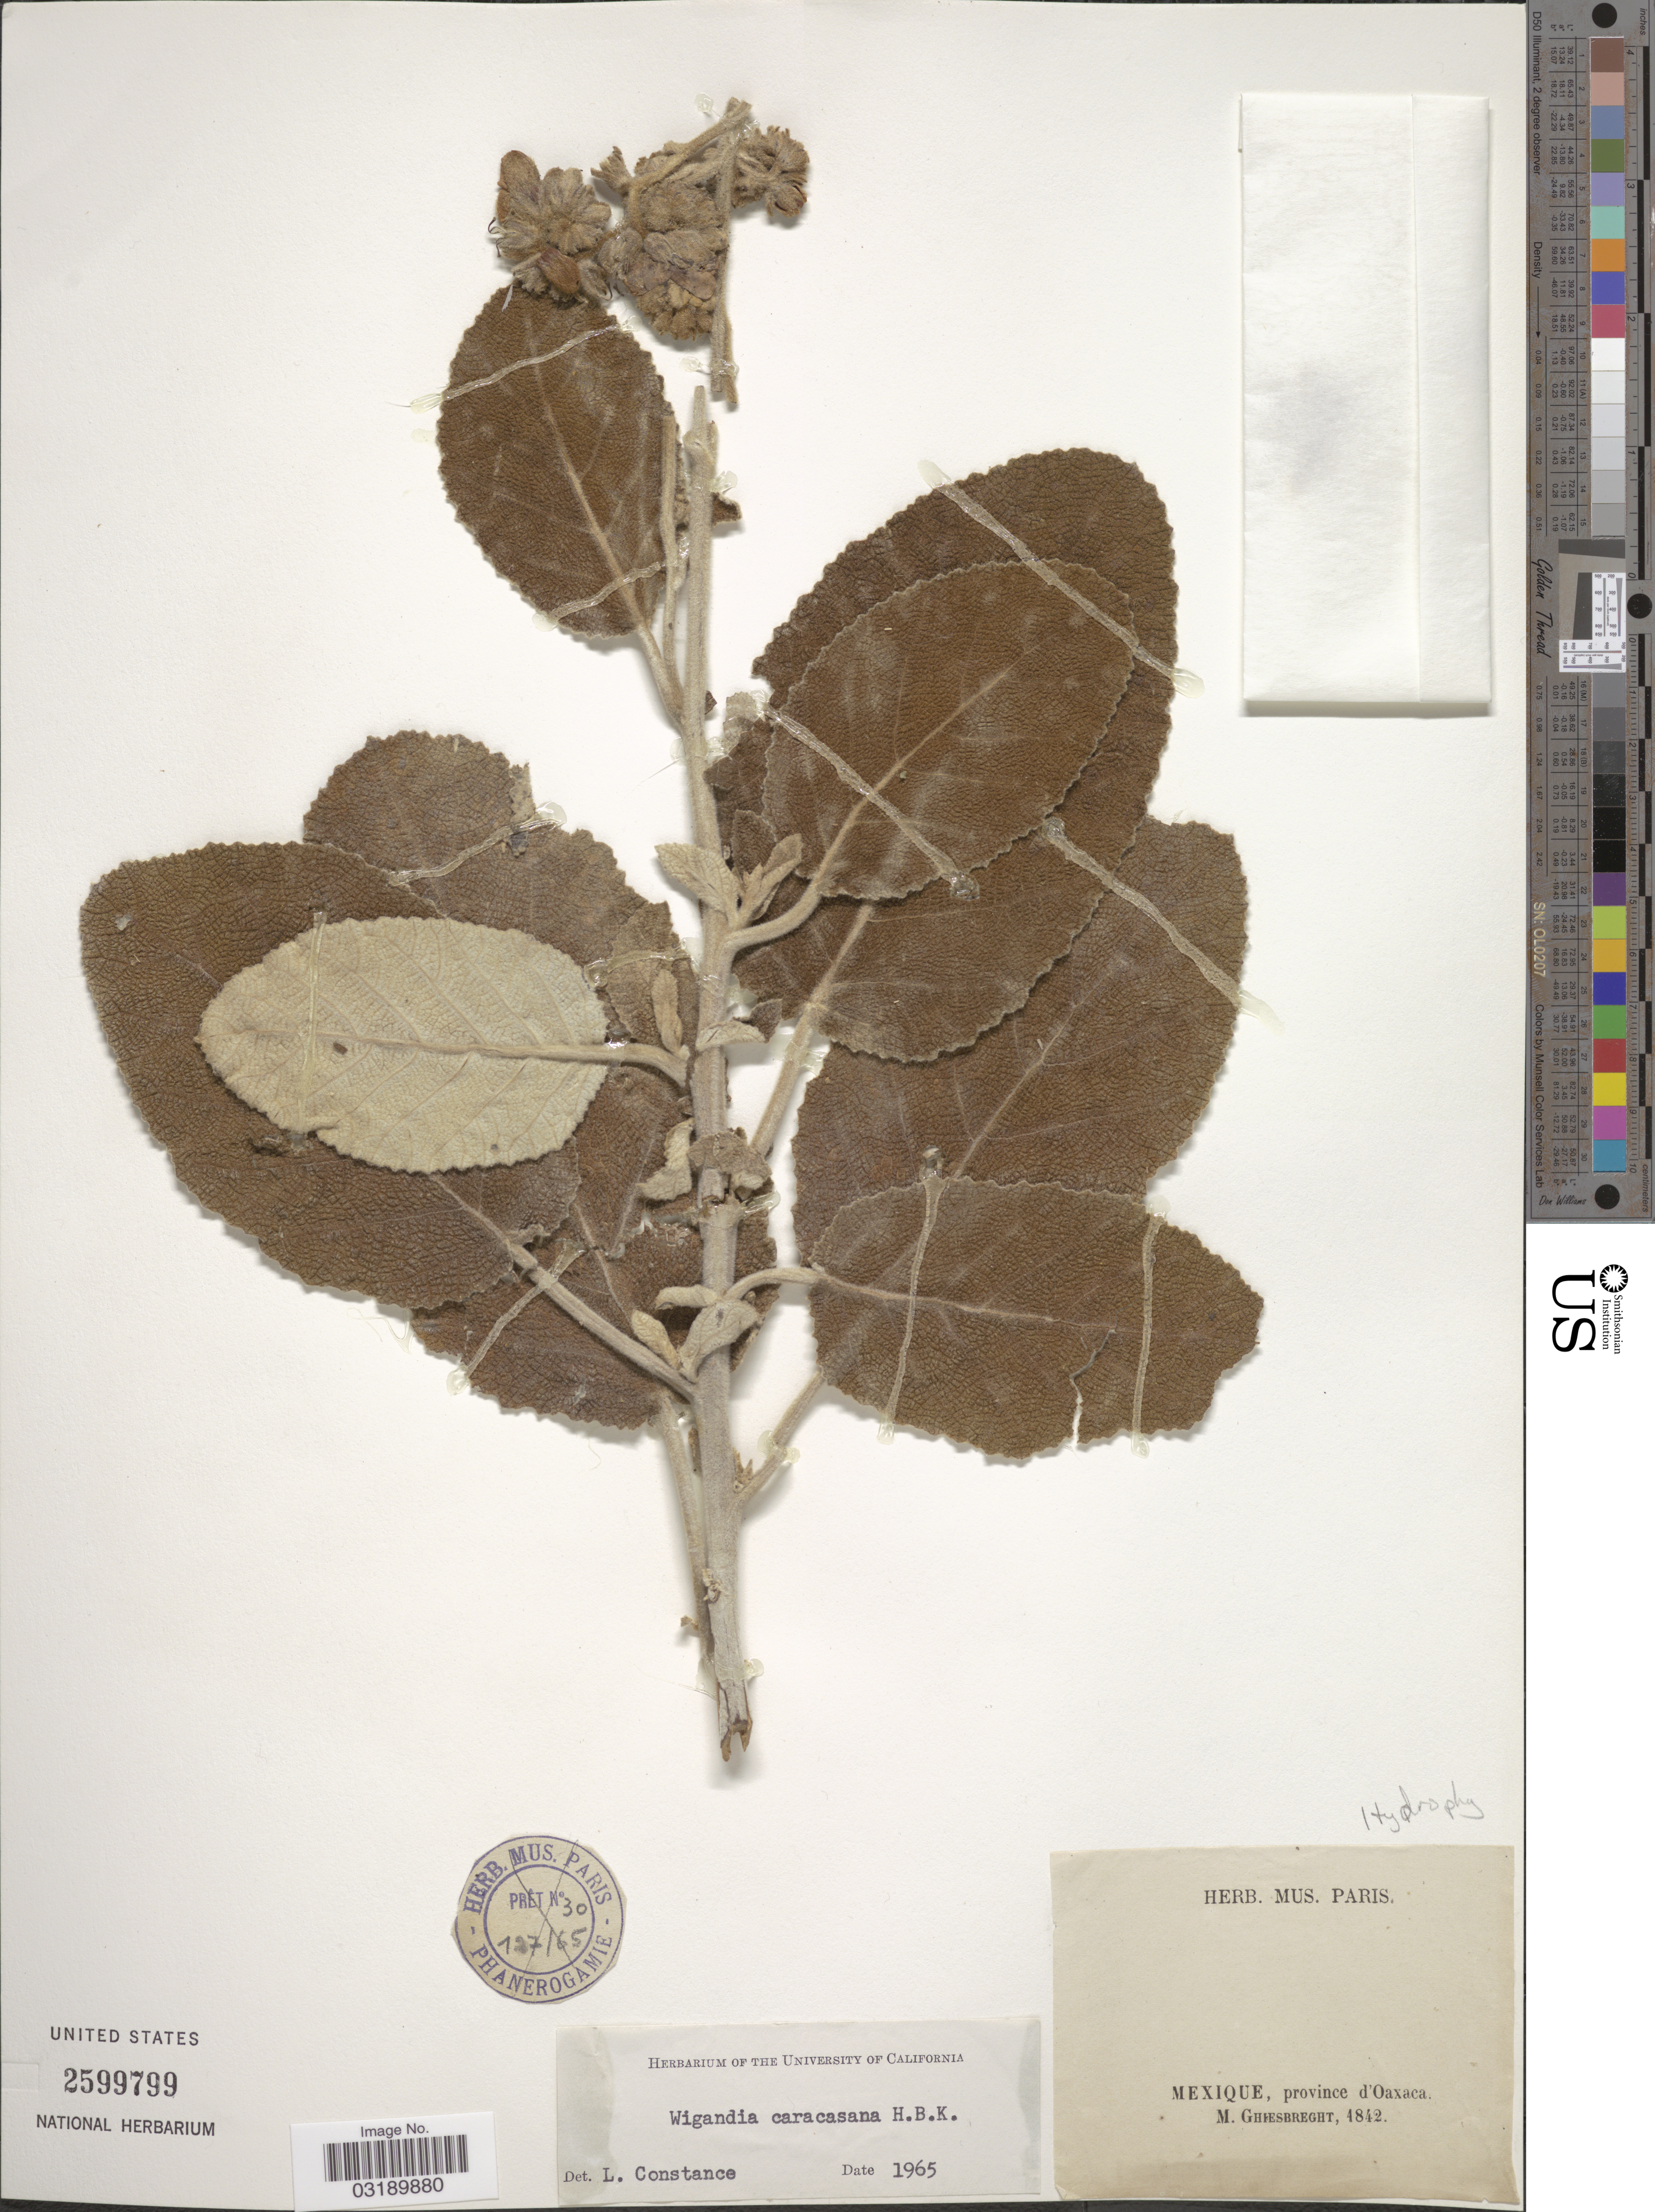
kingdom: Plantae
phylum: Tracheophyta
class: Magnoliopsida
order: Boraginales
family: Namaceae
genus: Wigandia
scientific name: Wigandia caracasana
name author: Kunth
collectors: M. Ghiesbreght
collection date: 1842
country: Mexico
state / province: Oaxaca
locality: Mexique, province d'Oaxaca.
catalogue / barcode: US 2599799